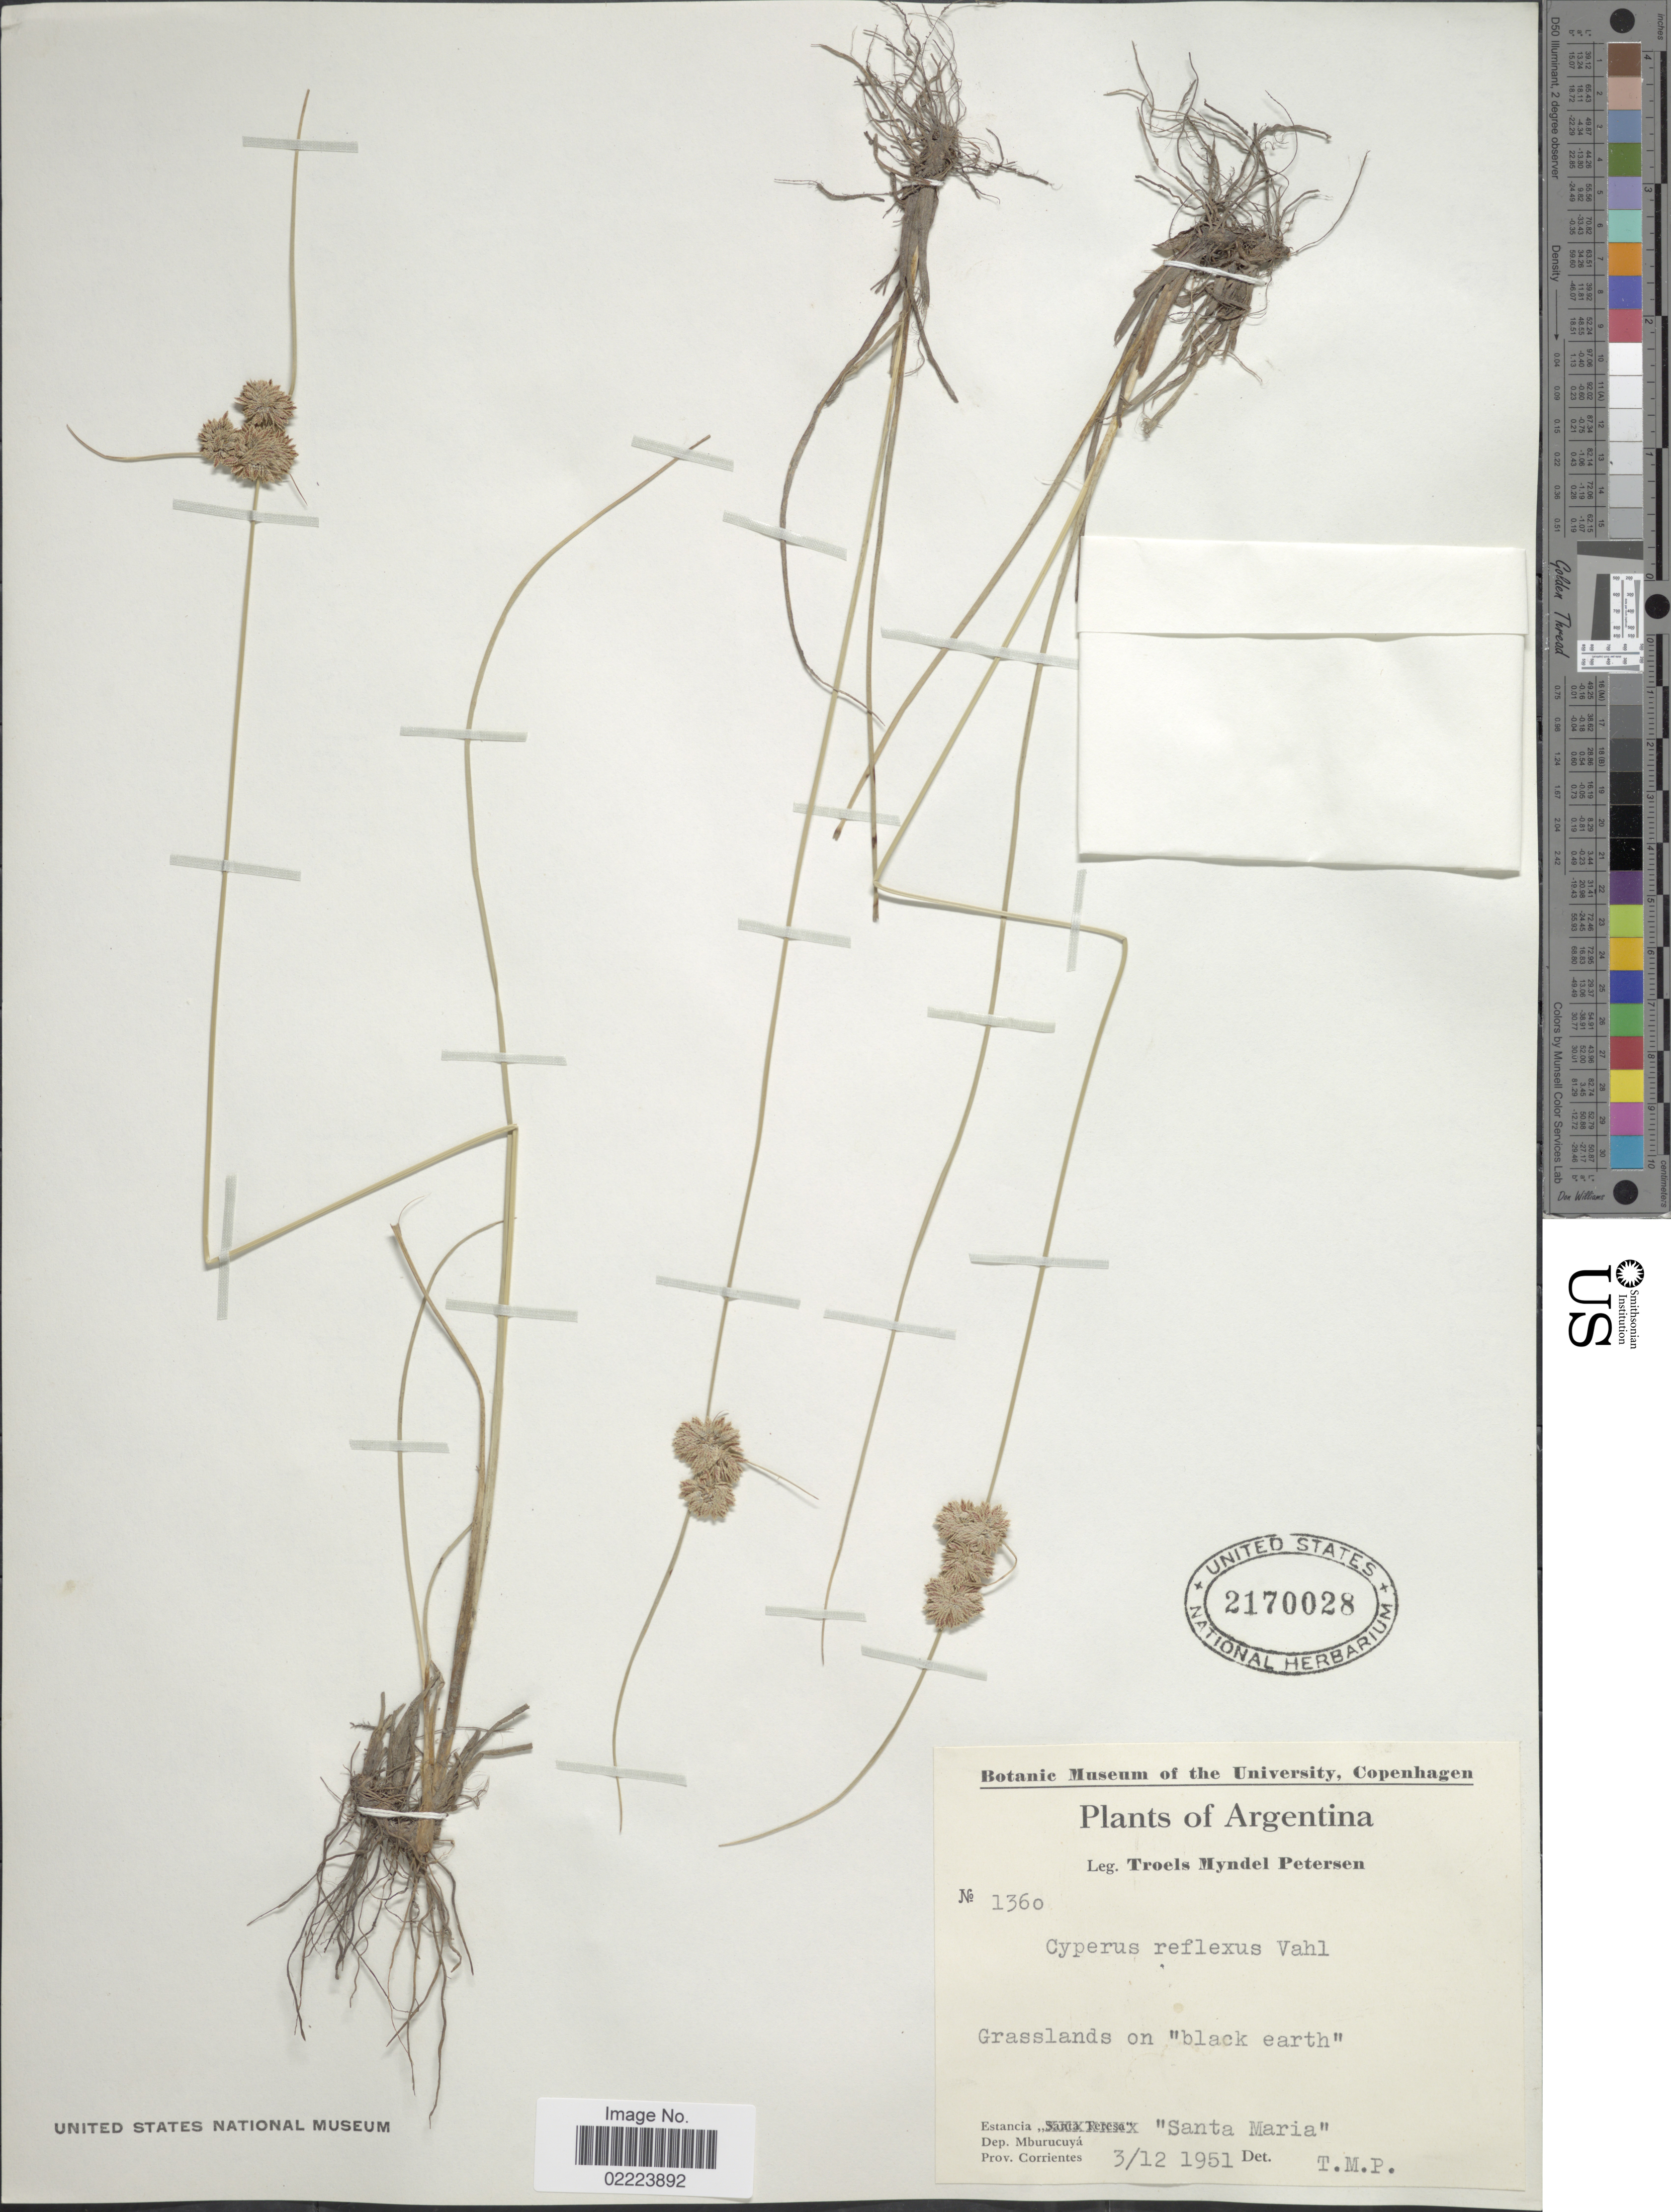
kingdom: Plantae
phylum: Tracheophyta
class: Liliopsida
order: Poales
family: Cyperaceae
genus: Cyperus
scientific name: Cyperus reflexus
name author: Vahl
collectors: T. Pederson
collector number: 1360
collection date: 1951-12-03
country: Argentina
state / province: Corrientes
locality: Estancia "Santa Maria", Dep. Mburucuya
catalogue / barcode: US 2170028